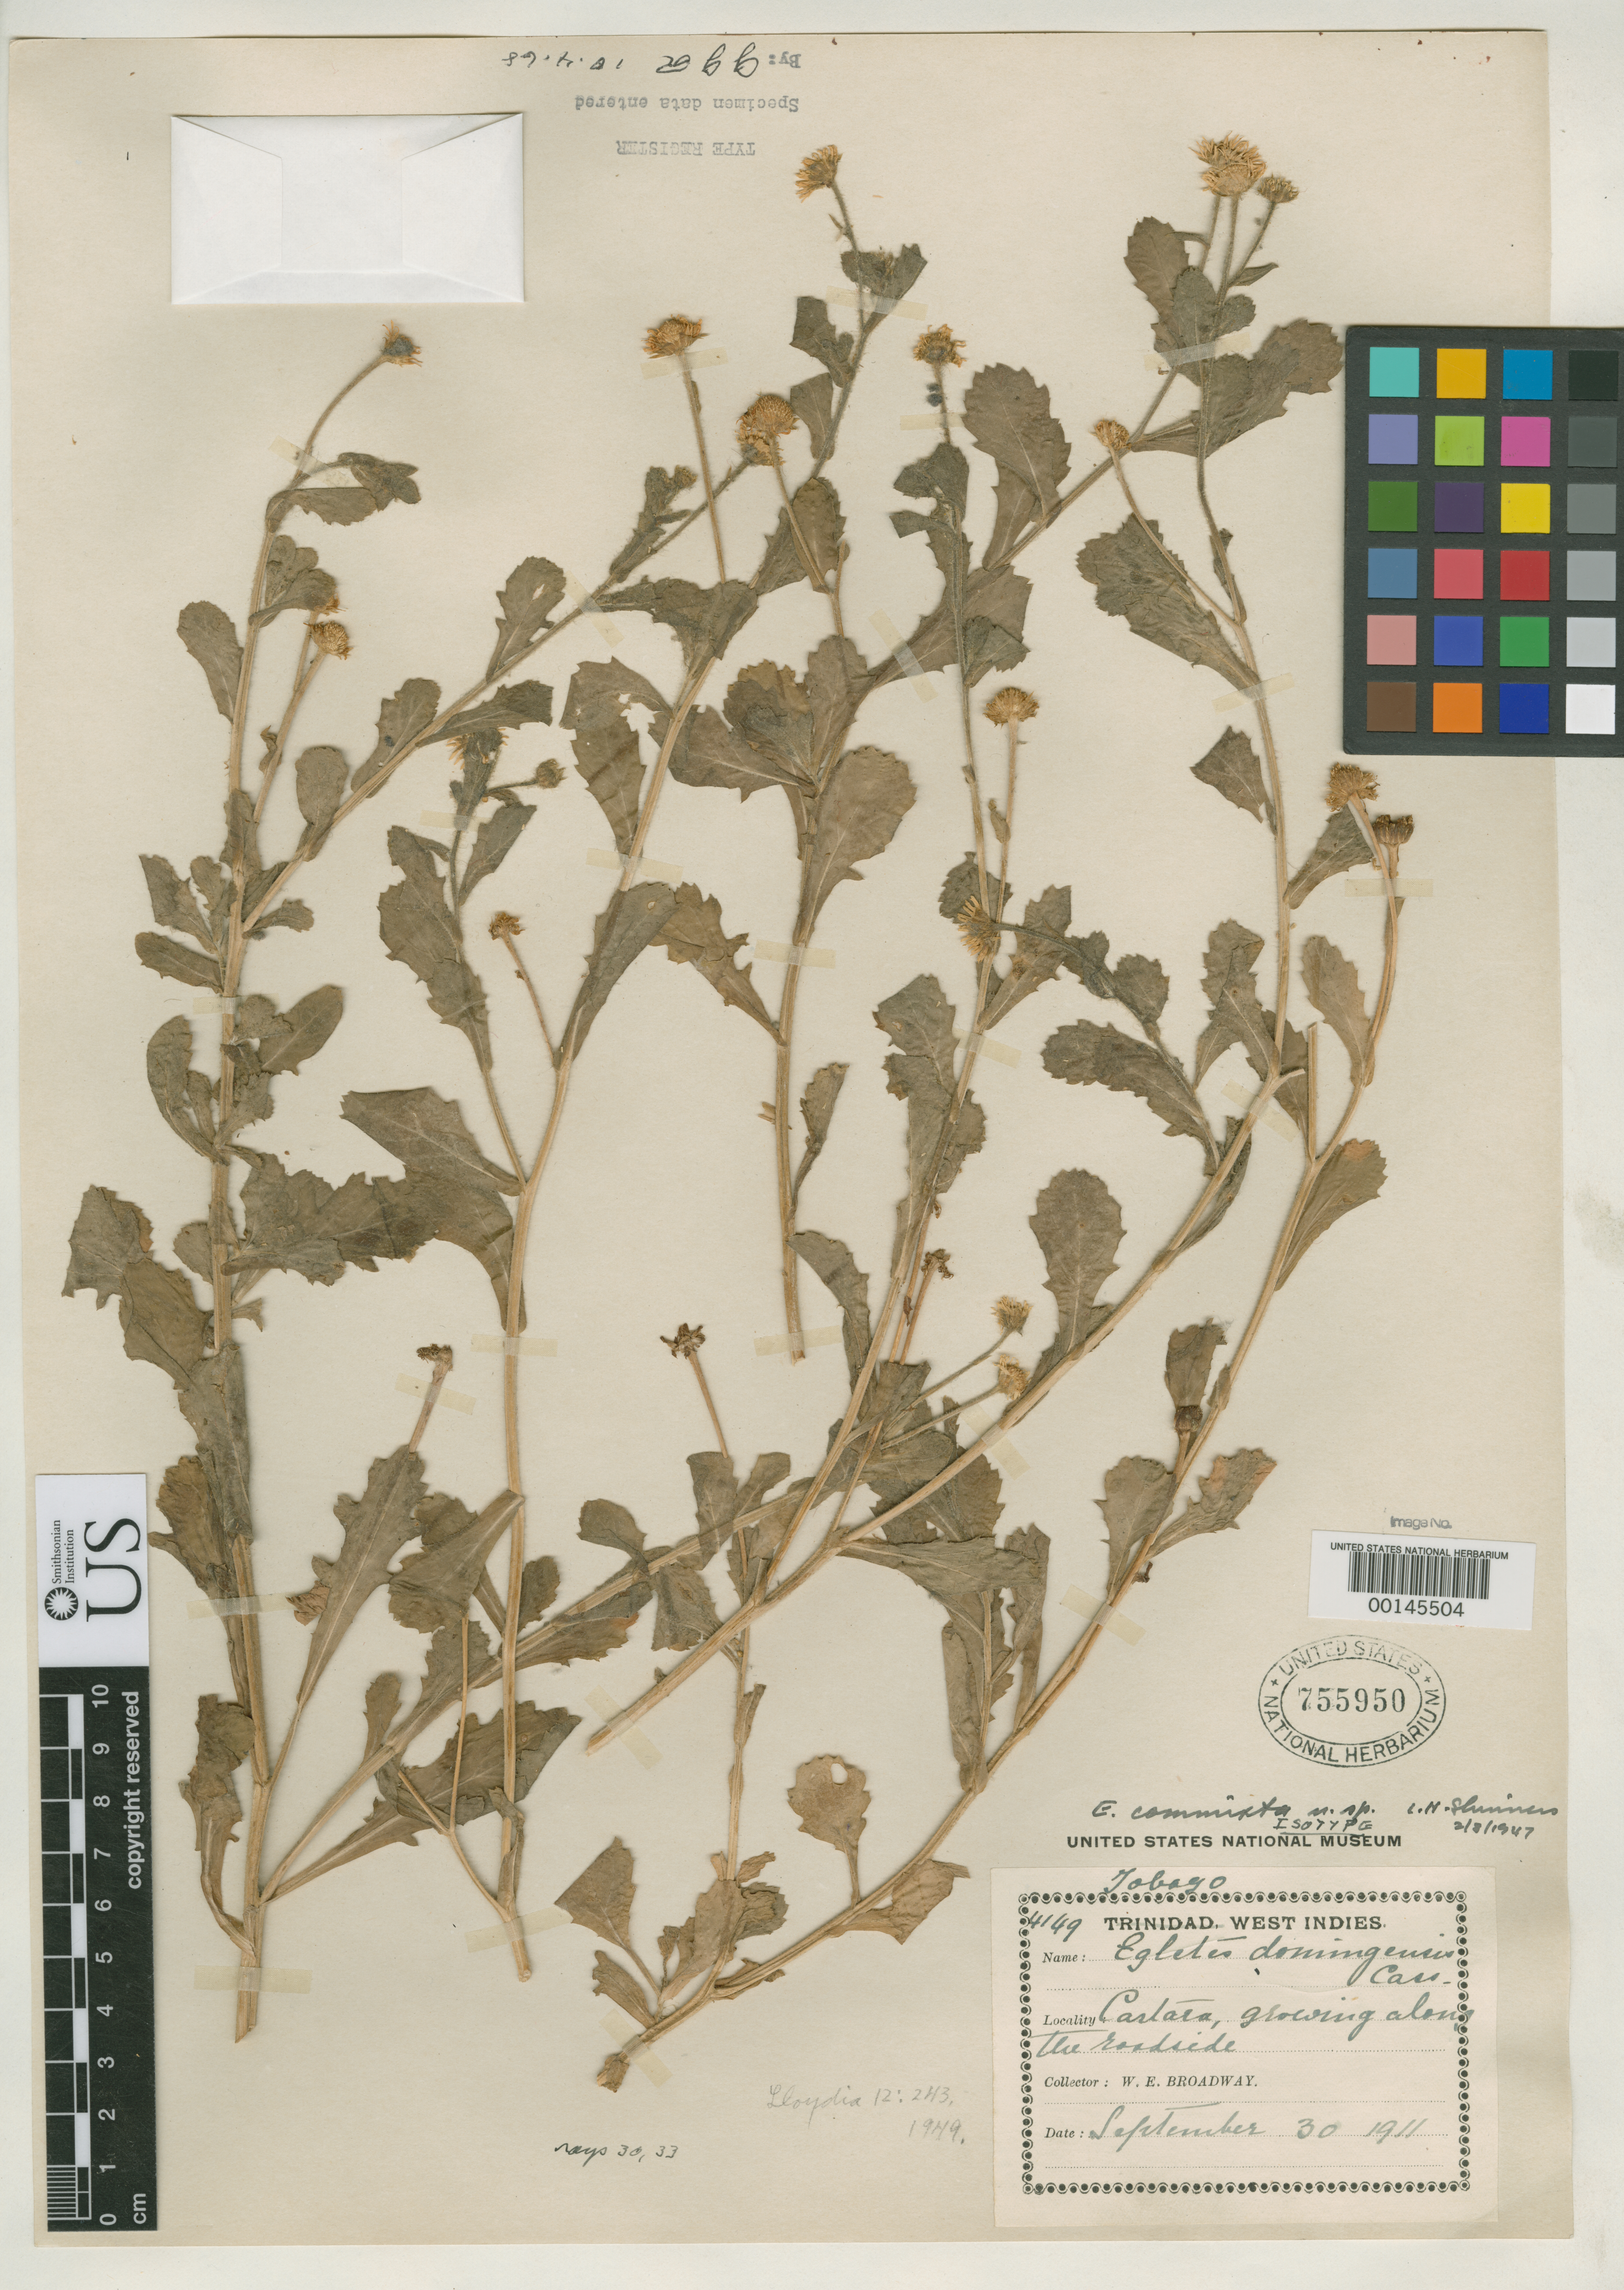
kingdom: Plantae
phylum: Tracheophyta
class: Magnoliopsida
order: Asterales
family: Asteraceae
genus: Egletes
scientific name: Egletes commixta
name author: Shinners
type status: Isotype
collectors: W. E. Broadway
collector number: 4149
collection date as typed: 30 Sep 1911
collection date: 1911-09-30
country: Trinidad and Tobago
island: Tobago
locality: Castara.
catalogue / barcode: US 755950